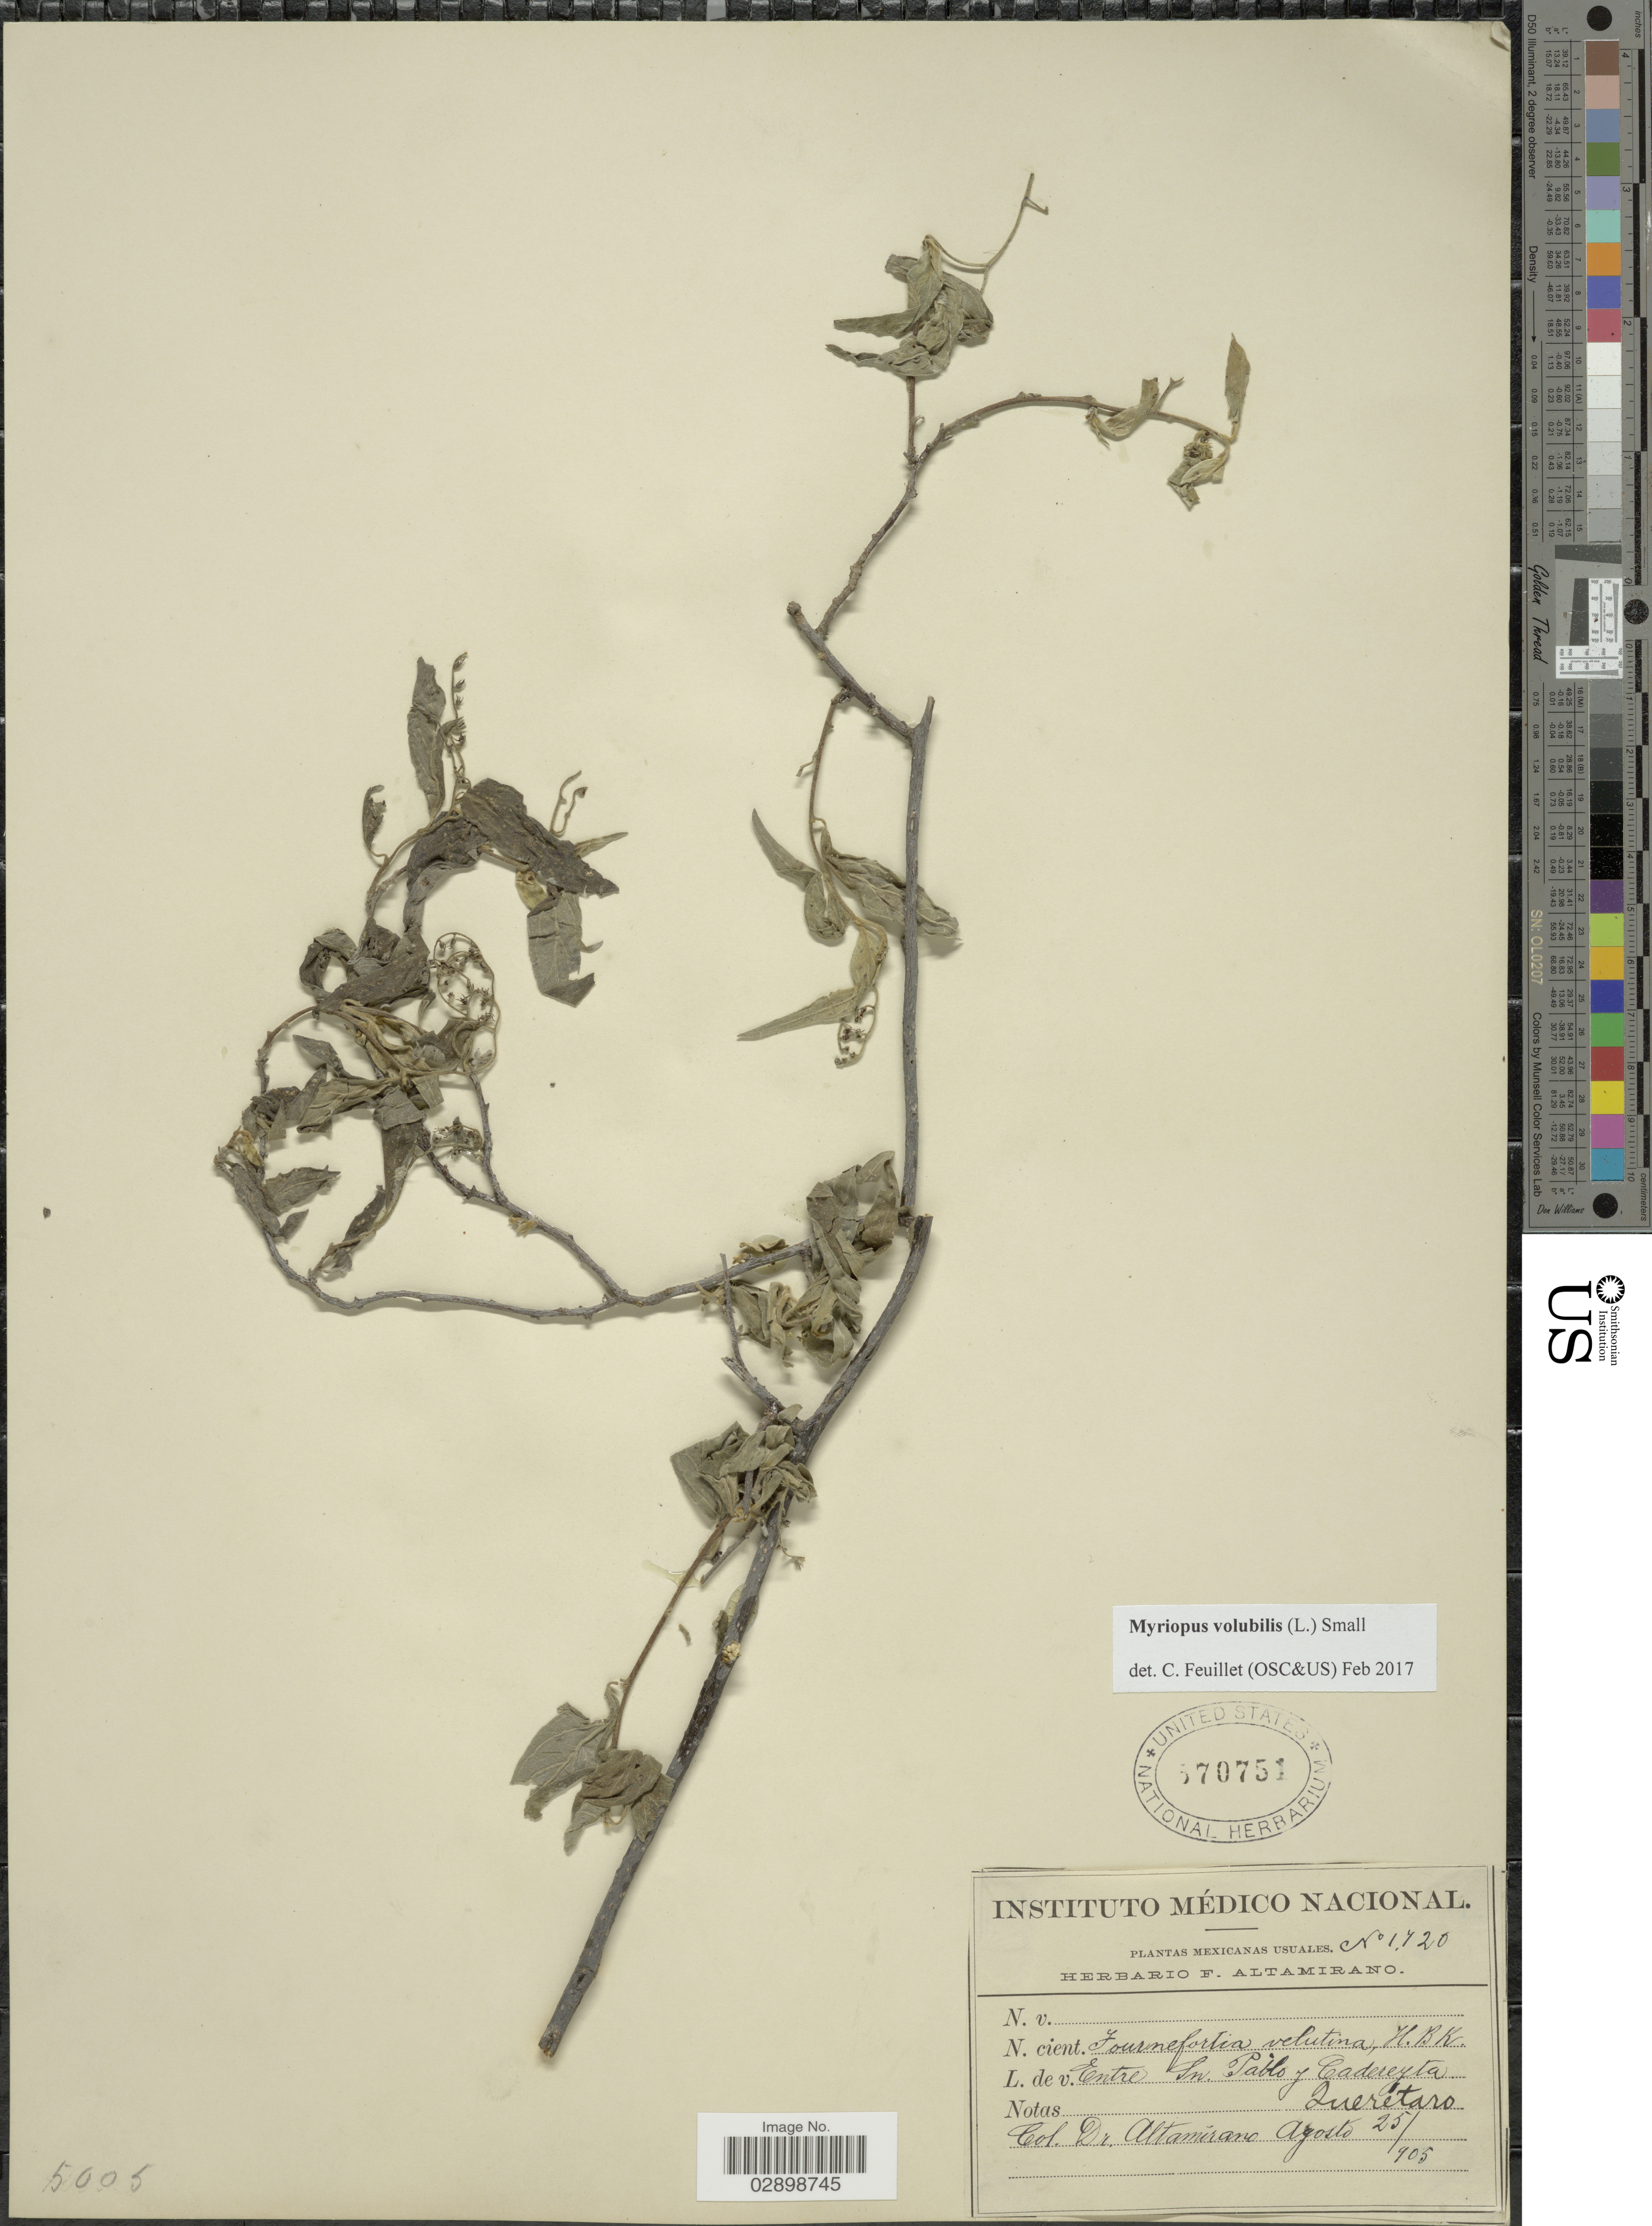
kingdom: Plantae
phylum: Tracheophyta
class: Magnoliopsida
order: Boraginales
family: Heliotropiaceae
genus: Myriopus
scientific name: Myriopus volubilis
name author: (L.) Small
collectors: -. Altamirano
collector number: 1720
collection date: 1905-08-25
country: Mexico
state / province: Querétaro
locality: Entre Sn. Pablo y Cadereyta.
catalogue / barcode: US 570751